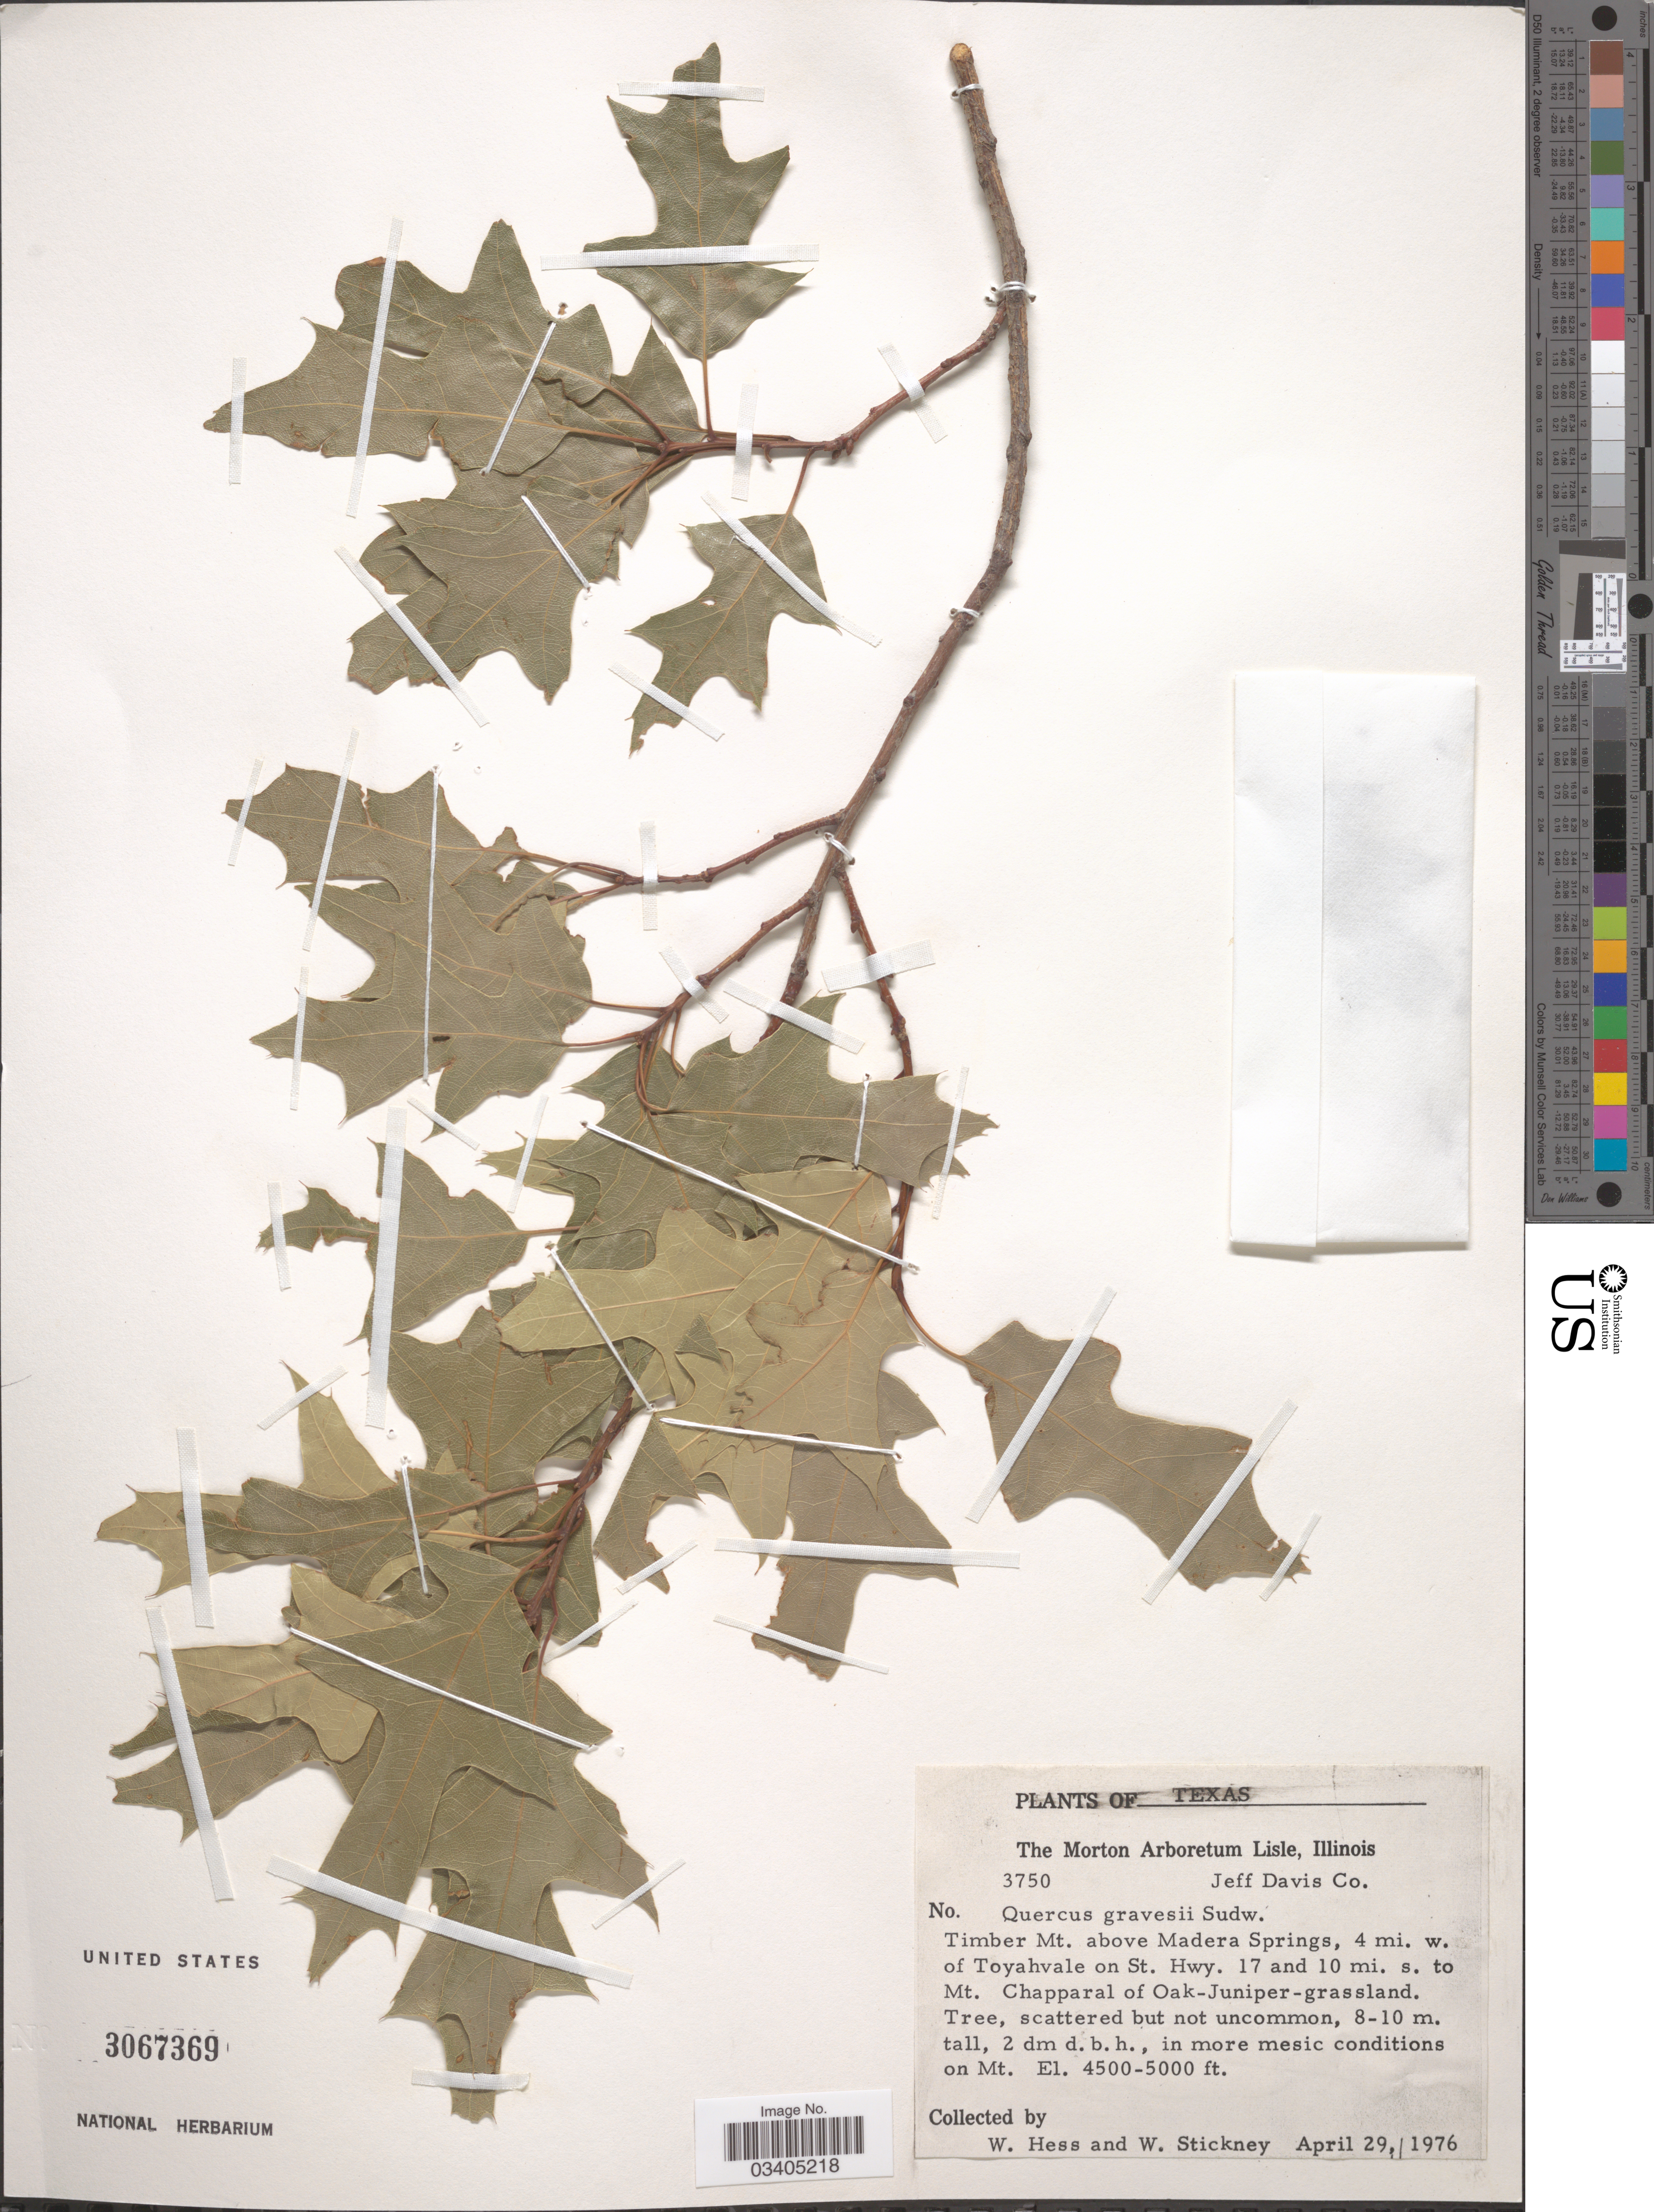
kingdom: Plantae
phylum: Tracheophyta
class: Magnoliopsida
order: Fagales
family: Fagaceae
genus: Quercus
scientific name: Quercus gravesii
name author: Sudw.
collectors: W. Hess & W. Stickney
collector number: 3750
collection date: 1976-04-29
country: United States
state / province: Texas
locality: Jeff Davis Co. Timber Mt. above Madera Springs, 4 mi. w. of Toyahvale on St. Hwy. 17 and 10 mi. s. to Mt. Chapparal of Oak-Juniper-grassland.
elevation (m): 1372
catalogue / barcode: US 3067369